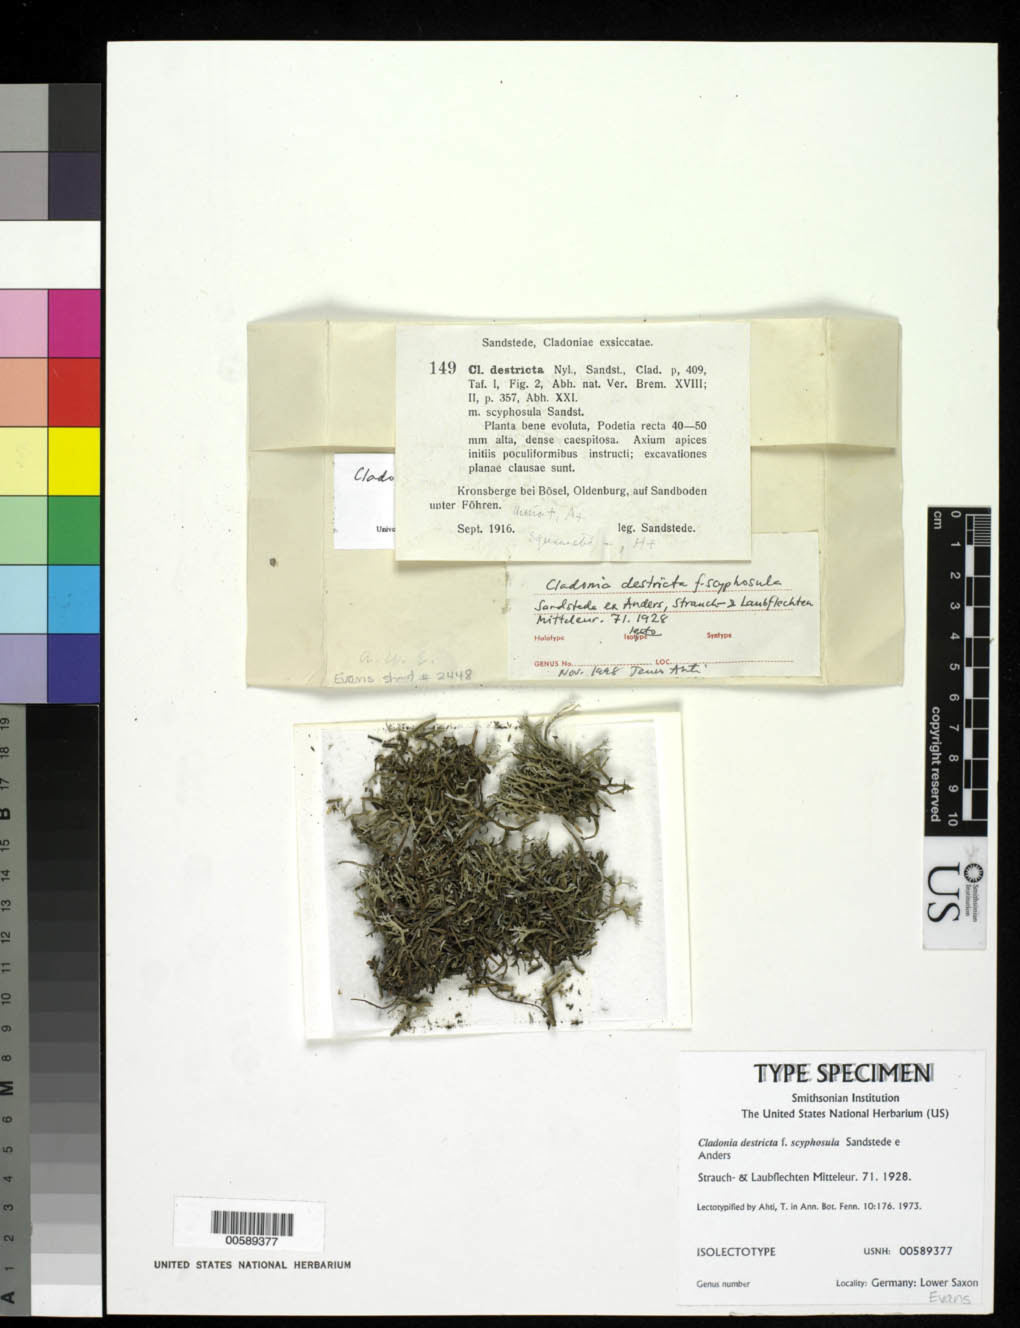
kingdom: Fungi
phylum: Ascomycota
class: Lecanoromycetes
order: Lecanorales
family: Cladoniaceae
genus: Cladonia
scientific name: Cladonia destricta f. scyphosula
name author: Sandst. ex Anders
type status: Isolectotype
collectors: H. Sandstede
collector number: Sandst., Clad. Exs. 149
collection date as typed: Sep 1916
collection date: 1916-09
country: Germany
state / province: Niedersachsen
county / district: Oldenburg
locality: Kronsberge bei Bösel, auf Sandboden unter Föhren. [Kronsberge near Bösel, on sandy soil under pine trees.]